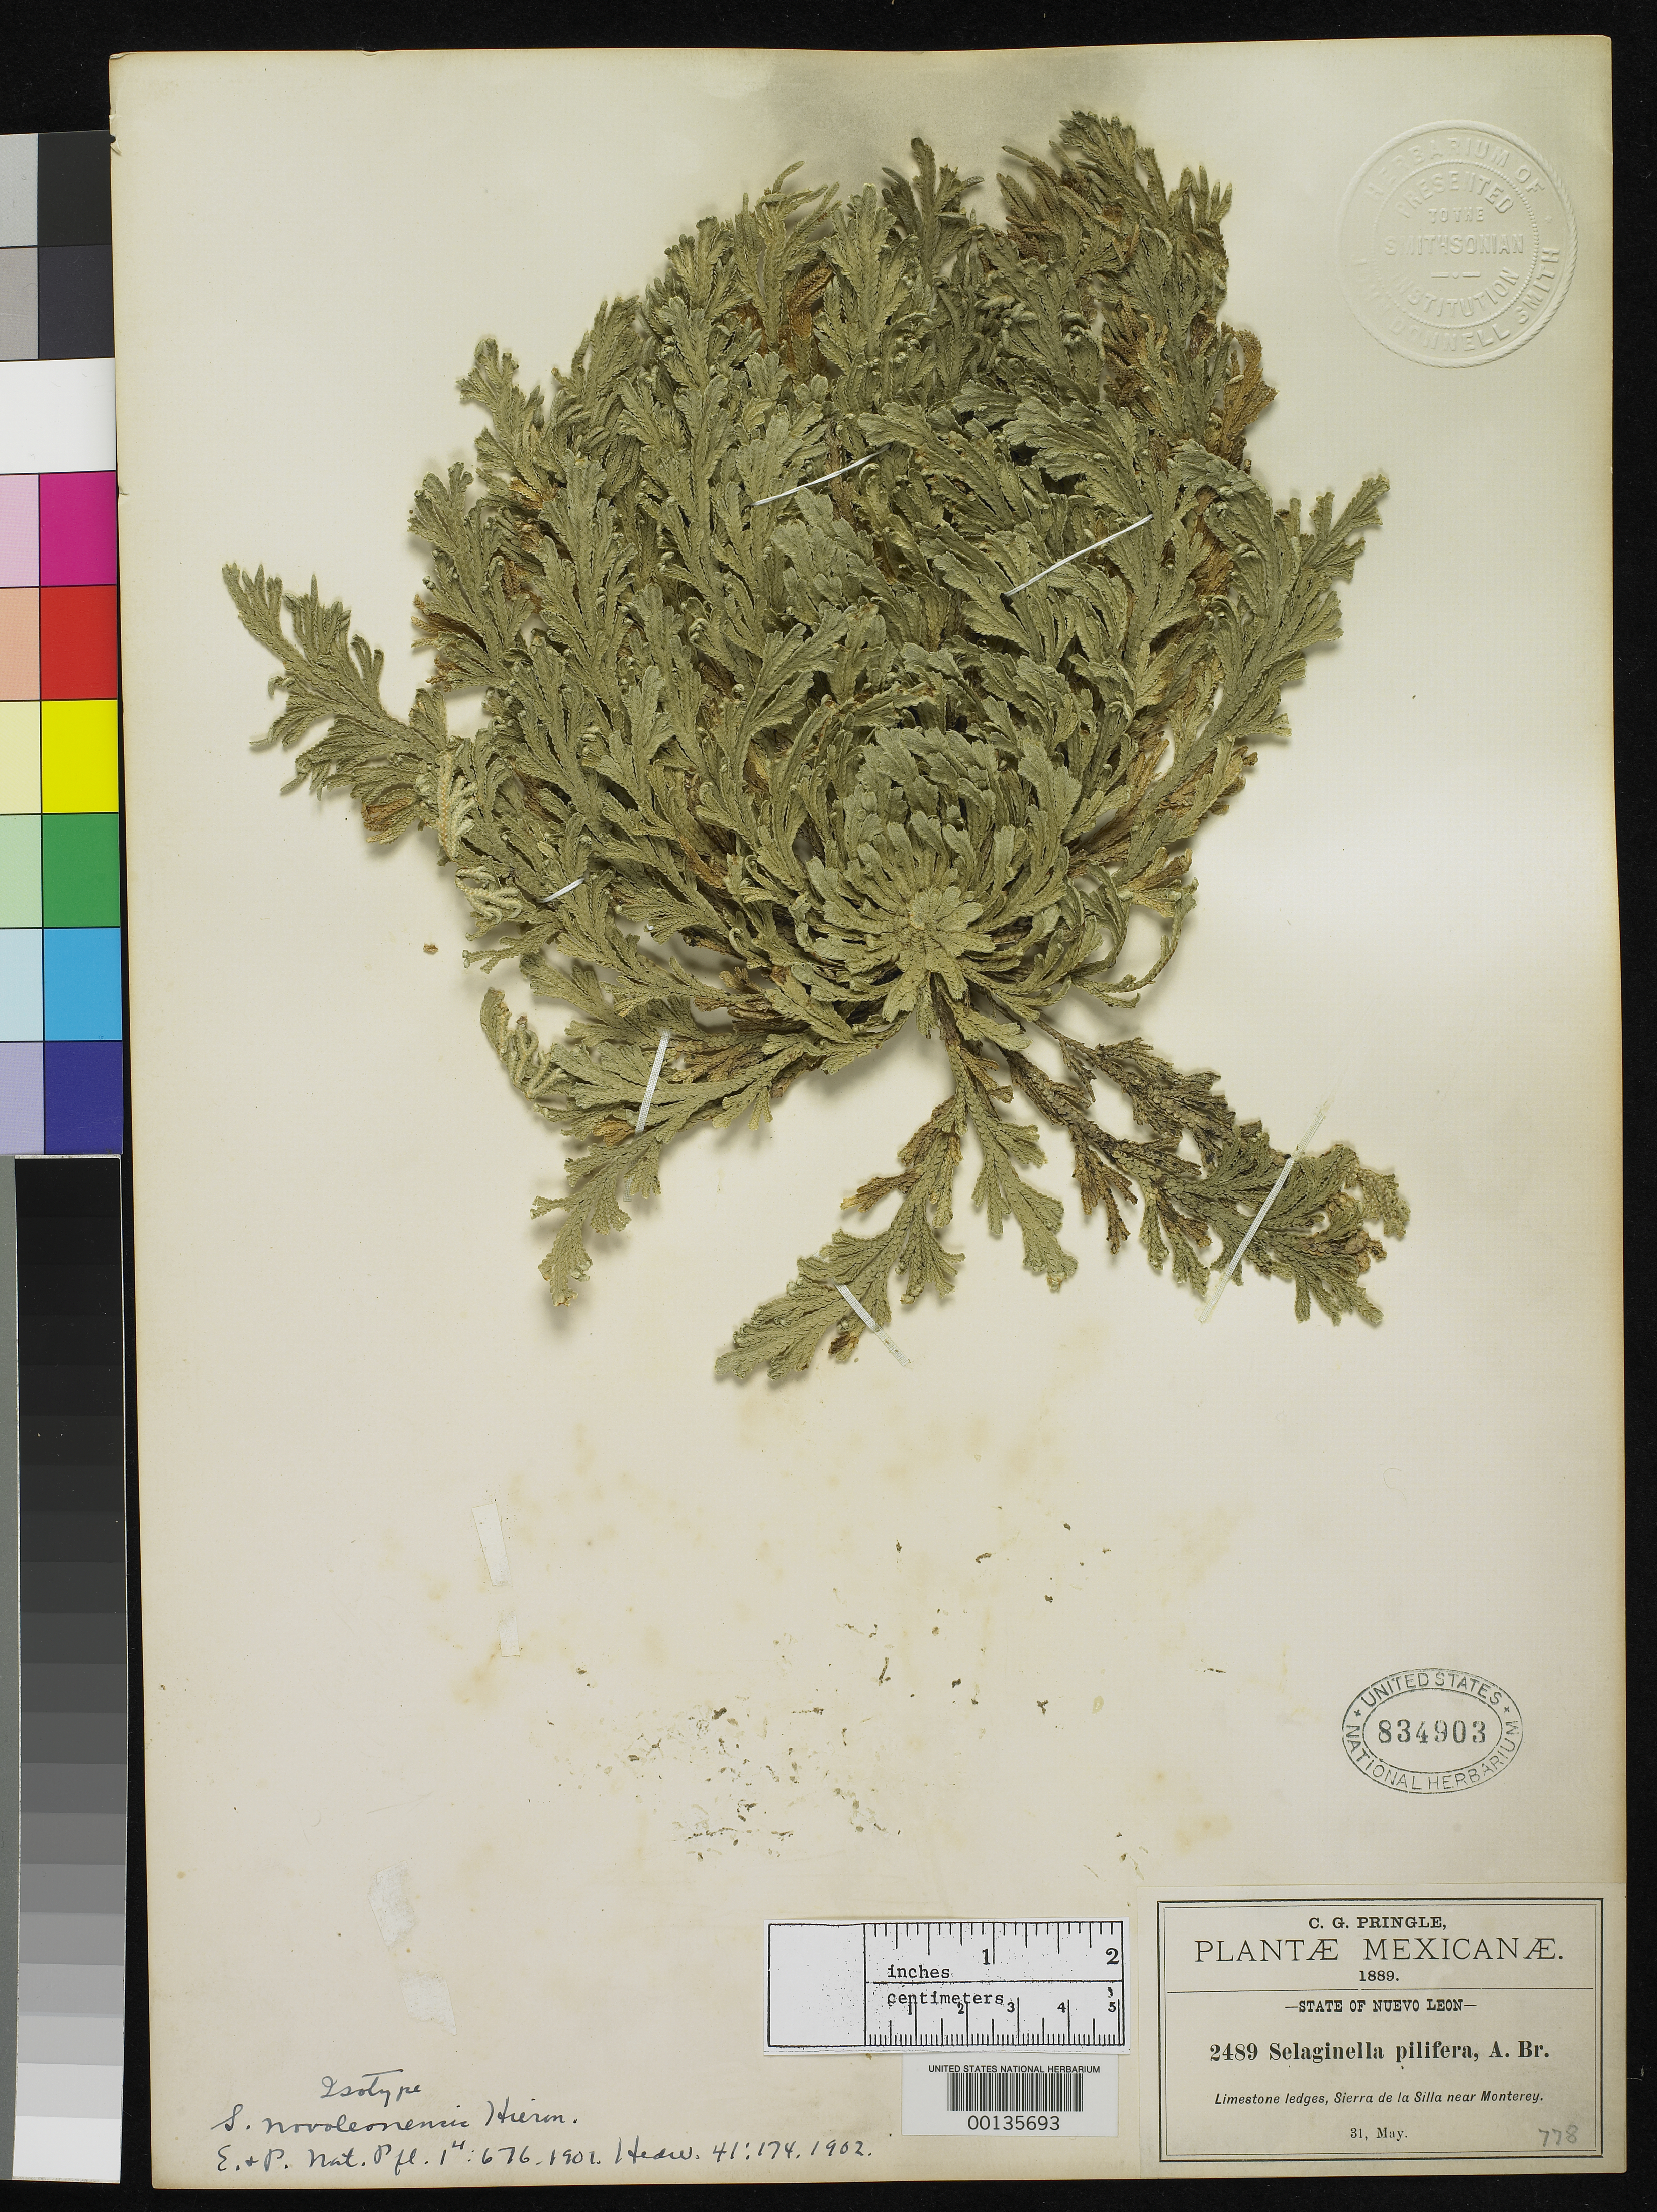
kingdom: Plantae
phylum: Tracheophyta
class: Lycopodiopsida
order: Selaginellales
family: Selaginellaceae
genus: Selaginella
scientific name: Selaginella novoleonensis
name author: Hieron.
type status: Type Collection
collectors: C. G. Pringle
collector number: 2489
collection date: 1889-05-31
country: Mexico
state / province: Nuevo León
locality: State of Nuevo Leon. Limestone ledges, Sierra de la Silla near Monterrey.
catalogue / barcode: US 834903